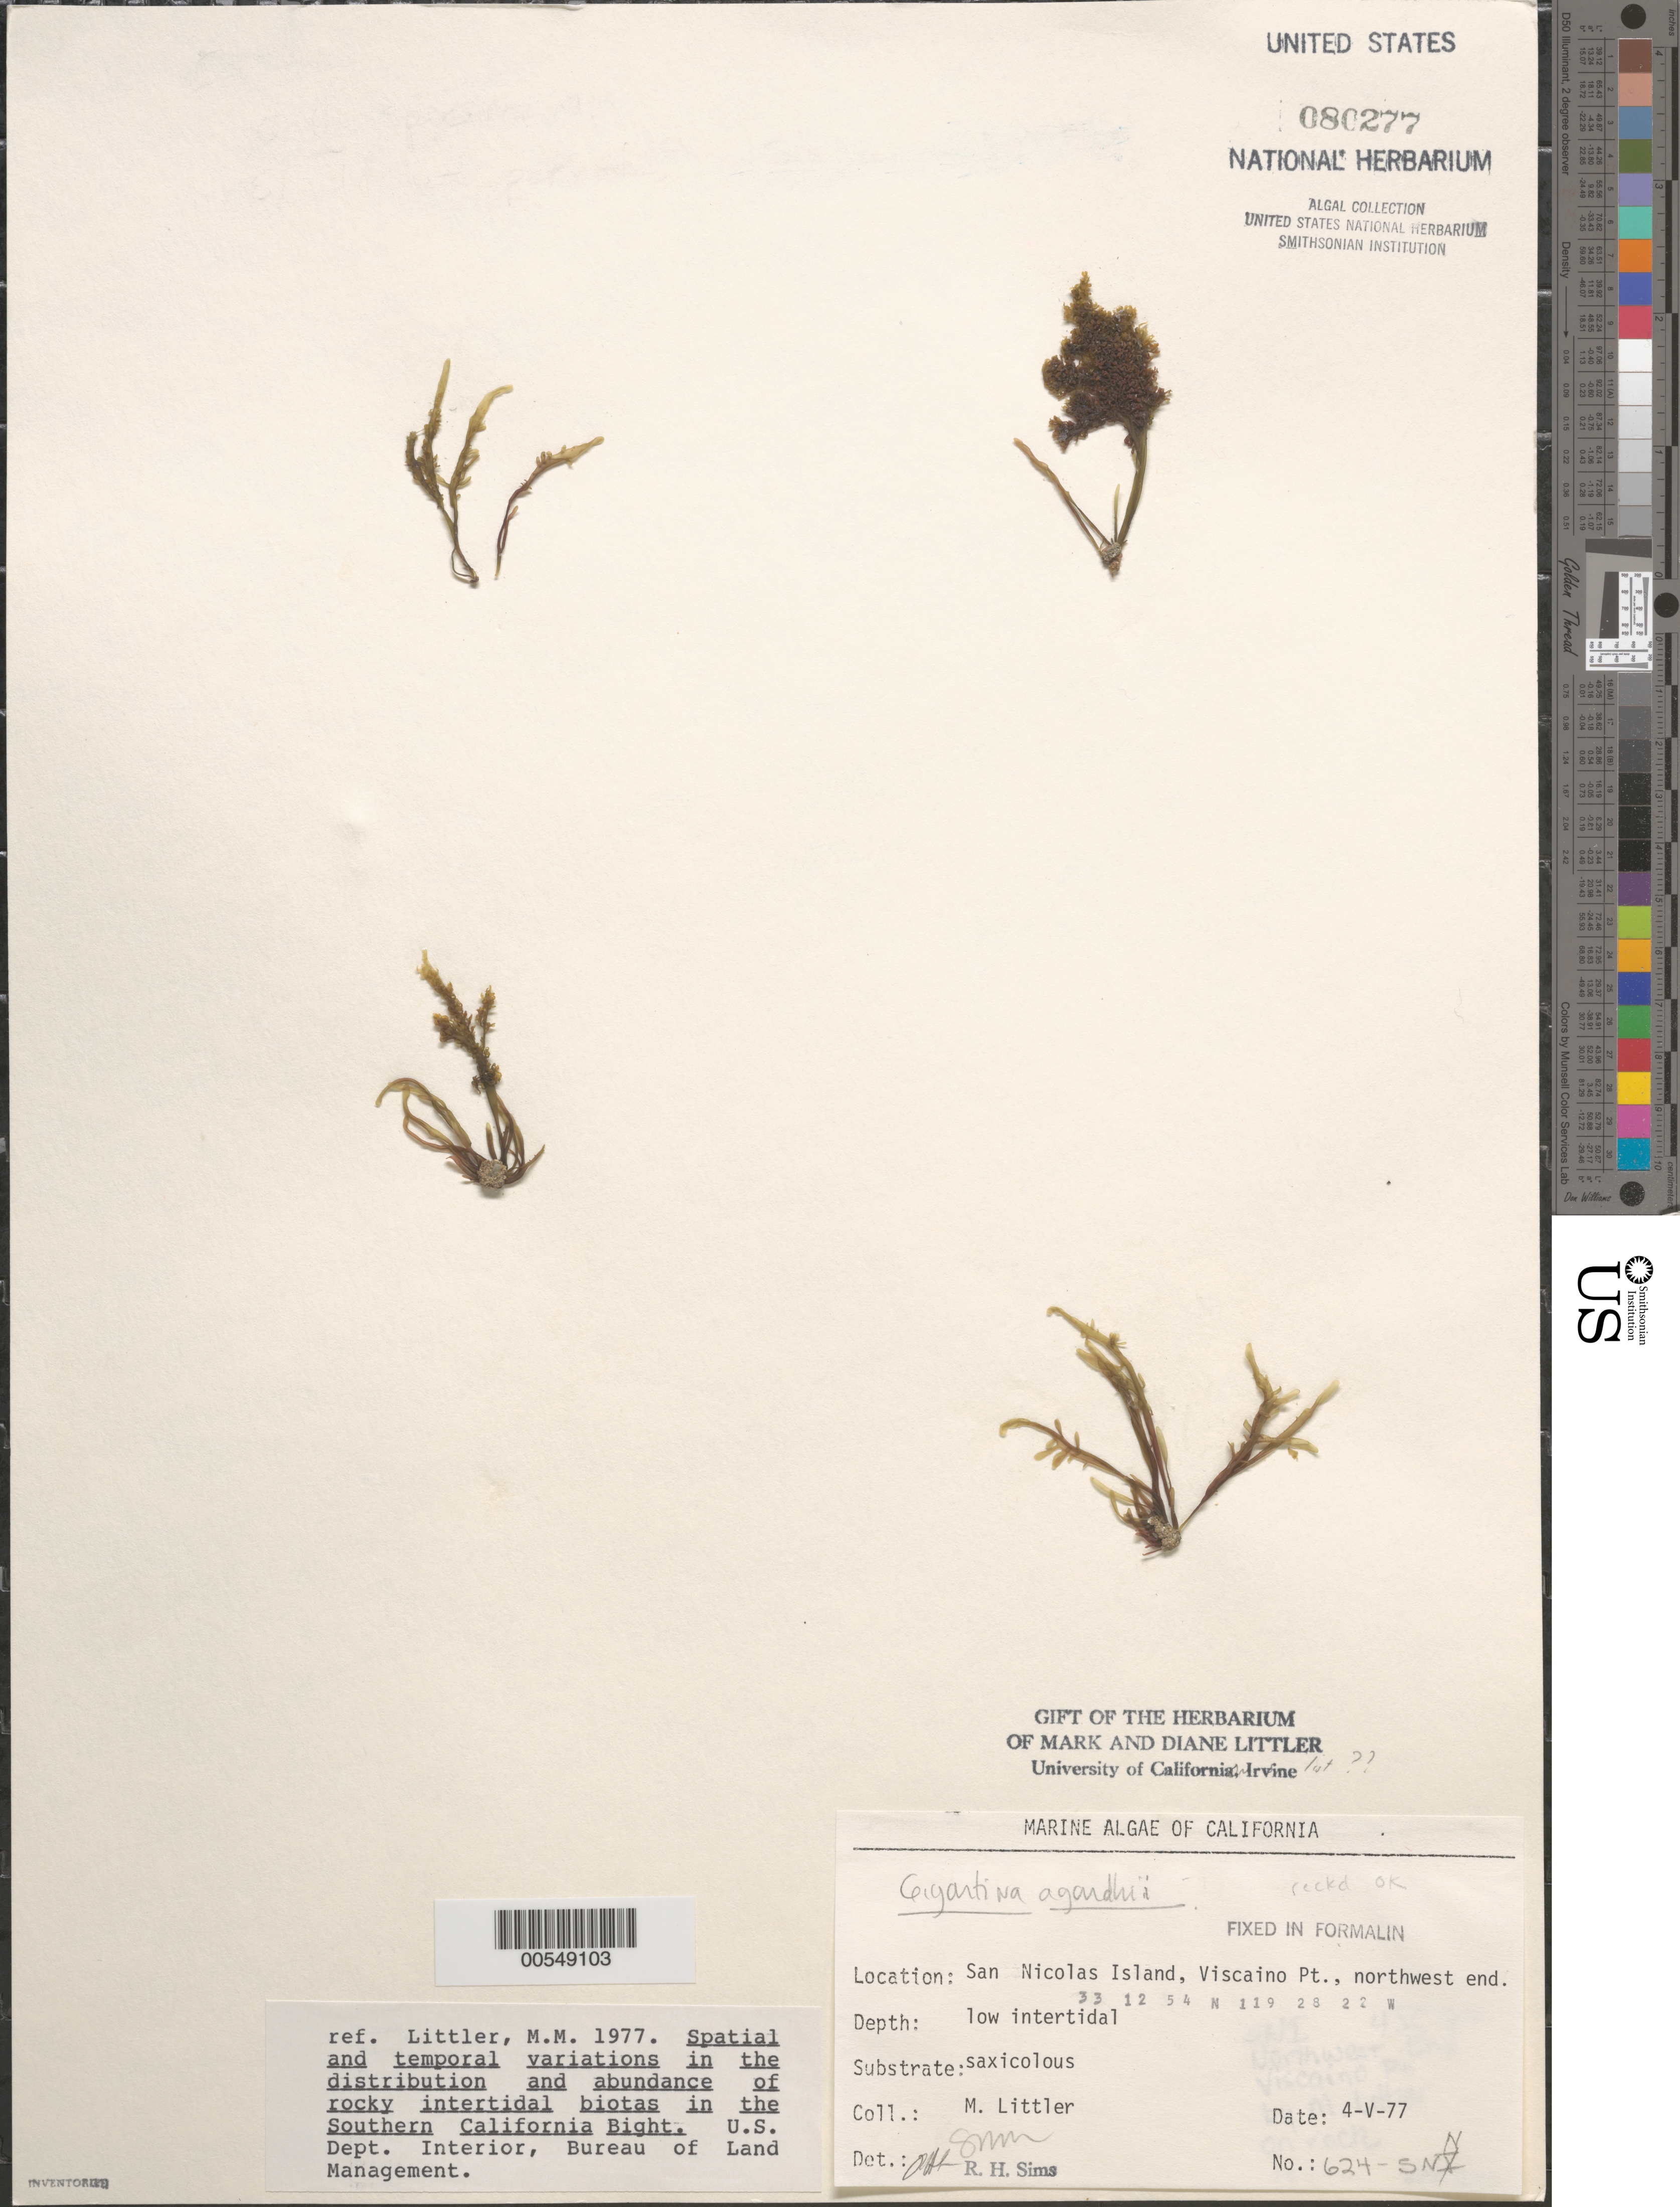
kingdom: Plantae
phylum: Rhodophyta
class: Florideophyceae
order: Gigartinales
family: Phyllophoraceae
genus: Mastocarpus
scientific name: Mastocarpus agardhii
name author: (Setchell & N.L. Gardner) S.C. Lindstrom et al.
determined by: Algae name updating Project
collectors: M. M. Littler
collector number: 624-snn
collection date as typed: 04 May 1977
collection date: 1977-05-04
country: United States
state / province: California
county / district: Ventura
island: San Nicolas Island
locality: Northwest end of Vizcaino Point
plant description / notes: BLM-SOCALBIGHT Rocky Intertidal Survey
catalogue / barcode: US 80277